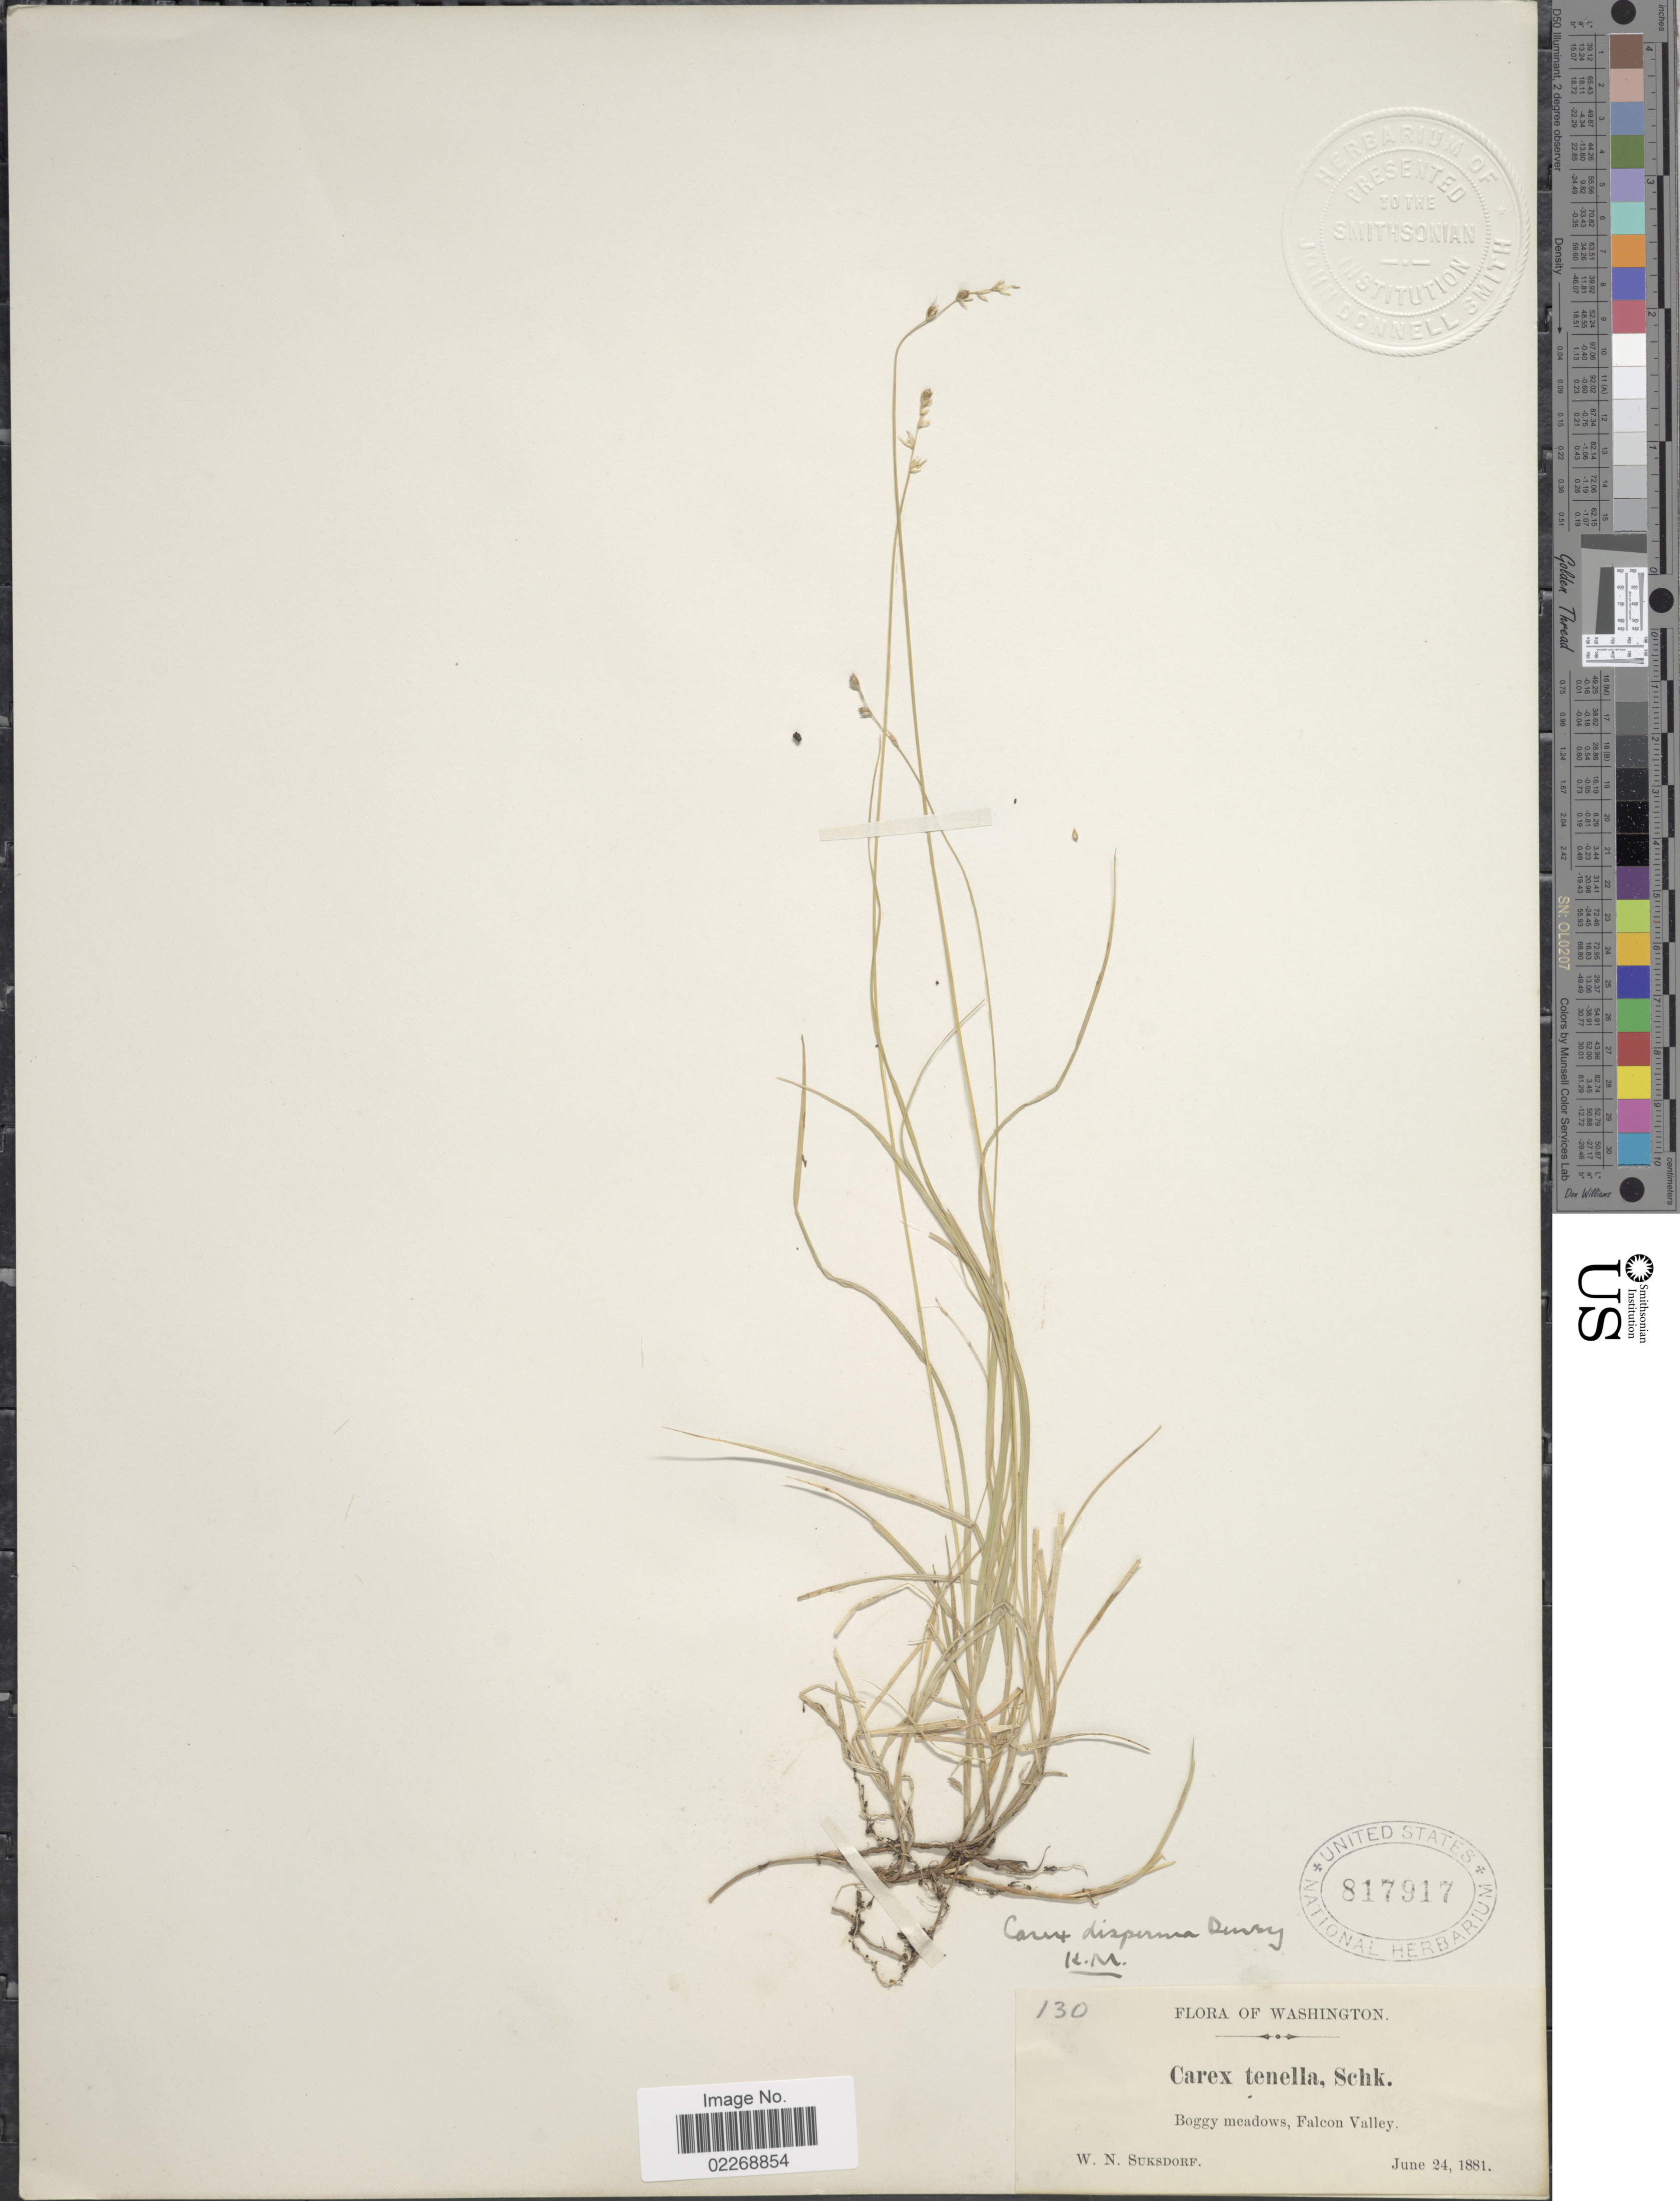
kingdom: Plantae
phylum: Tracheophyta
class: Liliopsida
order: Poales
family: Cyperaceae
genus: Carex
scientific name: Carex disperma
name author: Dewey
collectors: W. N. Suksdorf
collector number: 130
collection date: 1881-06-24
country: United States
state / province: Washington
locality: Boggy meadows, Falcon Valley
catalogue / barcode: US 817917